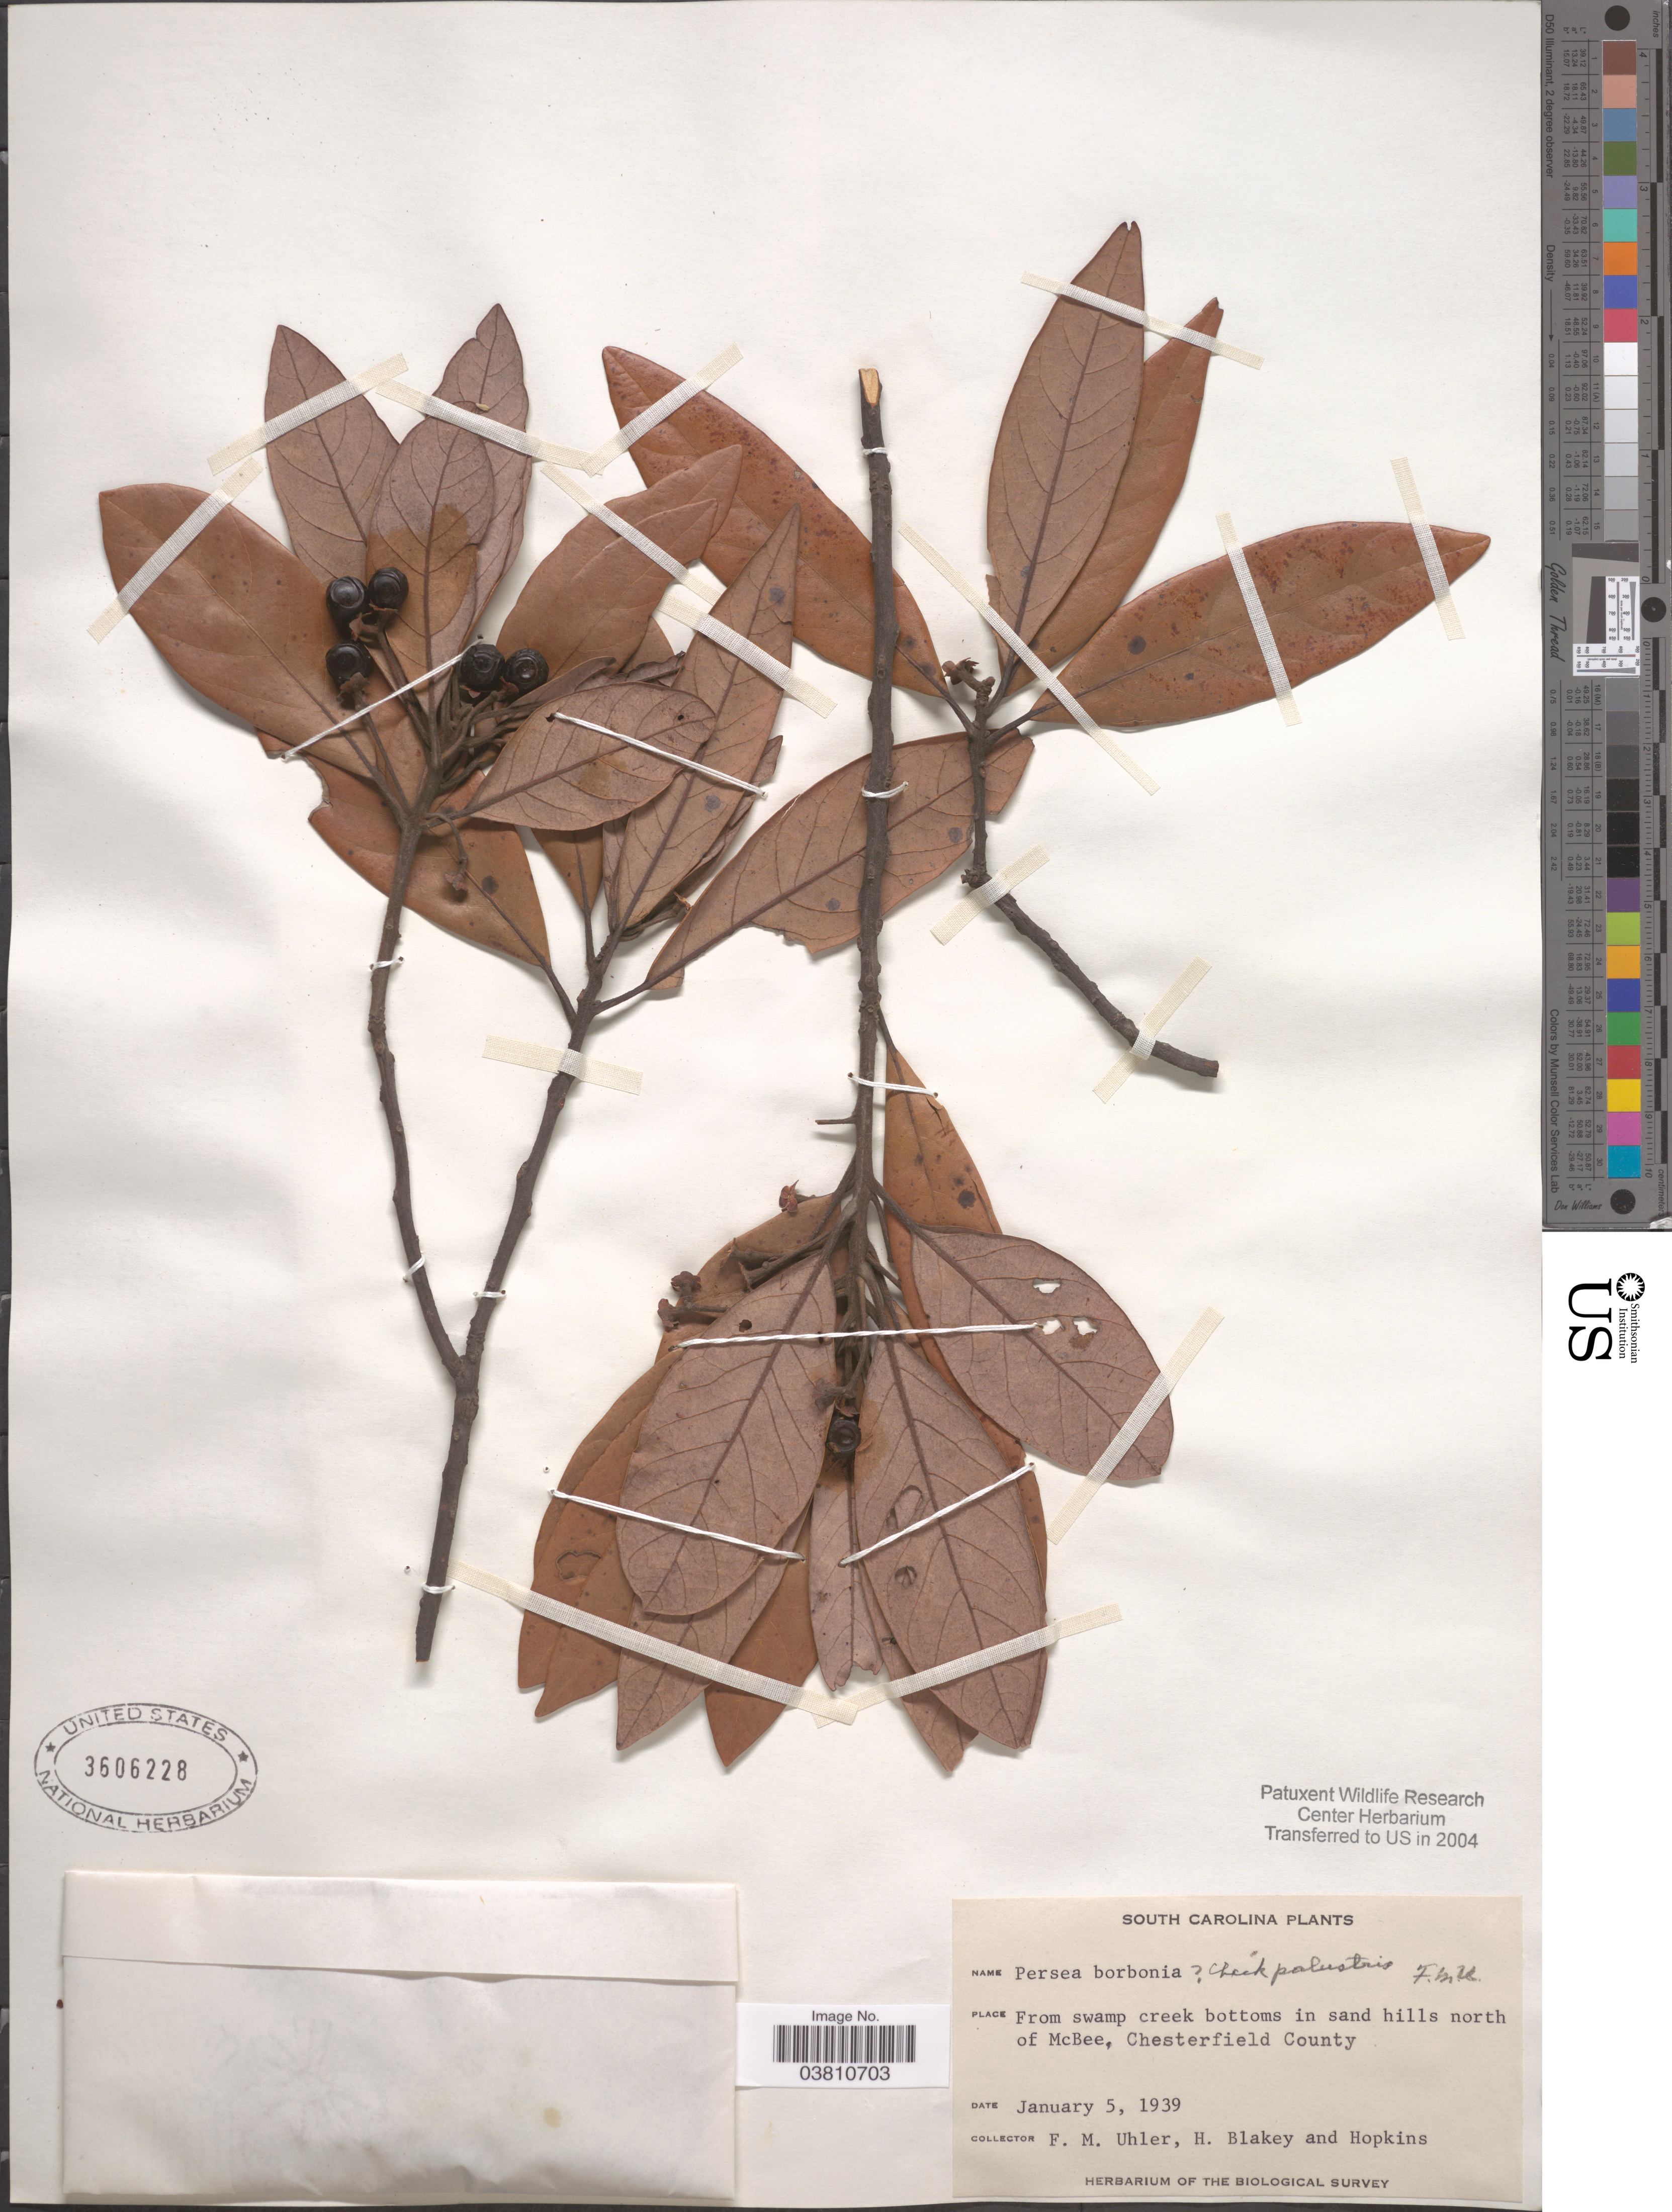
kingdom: Plantae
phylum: Tracheophyta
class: Magnoliopsida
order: Laurales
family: Lauraceae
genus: Persea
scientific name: Persea borbonia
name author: (L.) Spreng.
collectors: F. M. Uhler, H. Blakey & -- Hopkins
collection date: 1939-01-05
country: United States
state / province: South Carolina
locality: From swamp creek bottoms in sand hills north of McBee, Chesterfield County.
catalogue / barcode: US 3606228